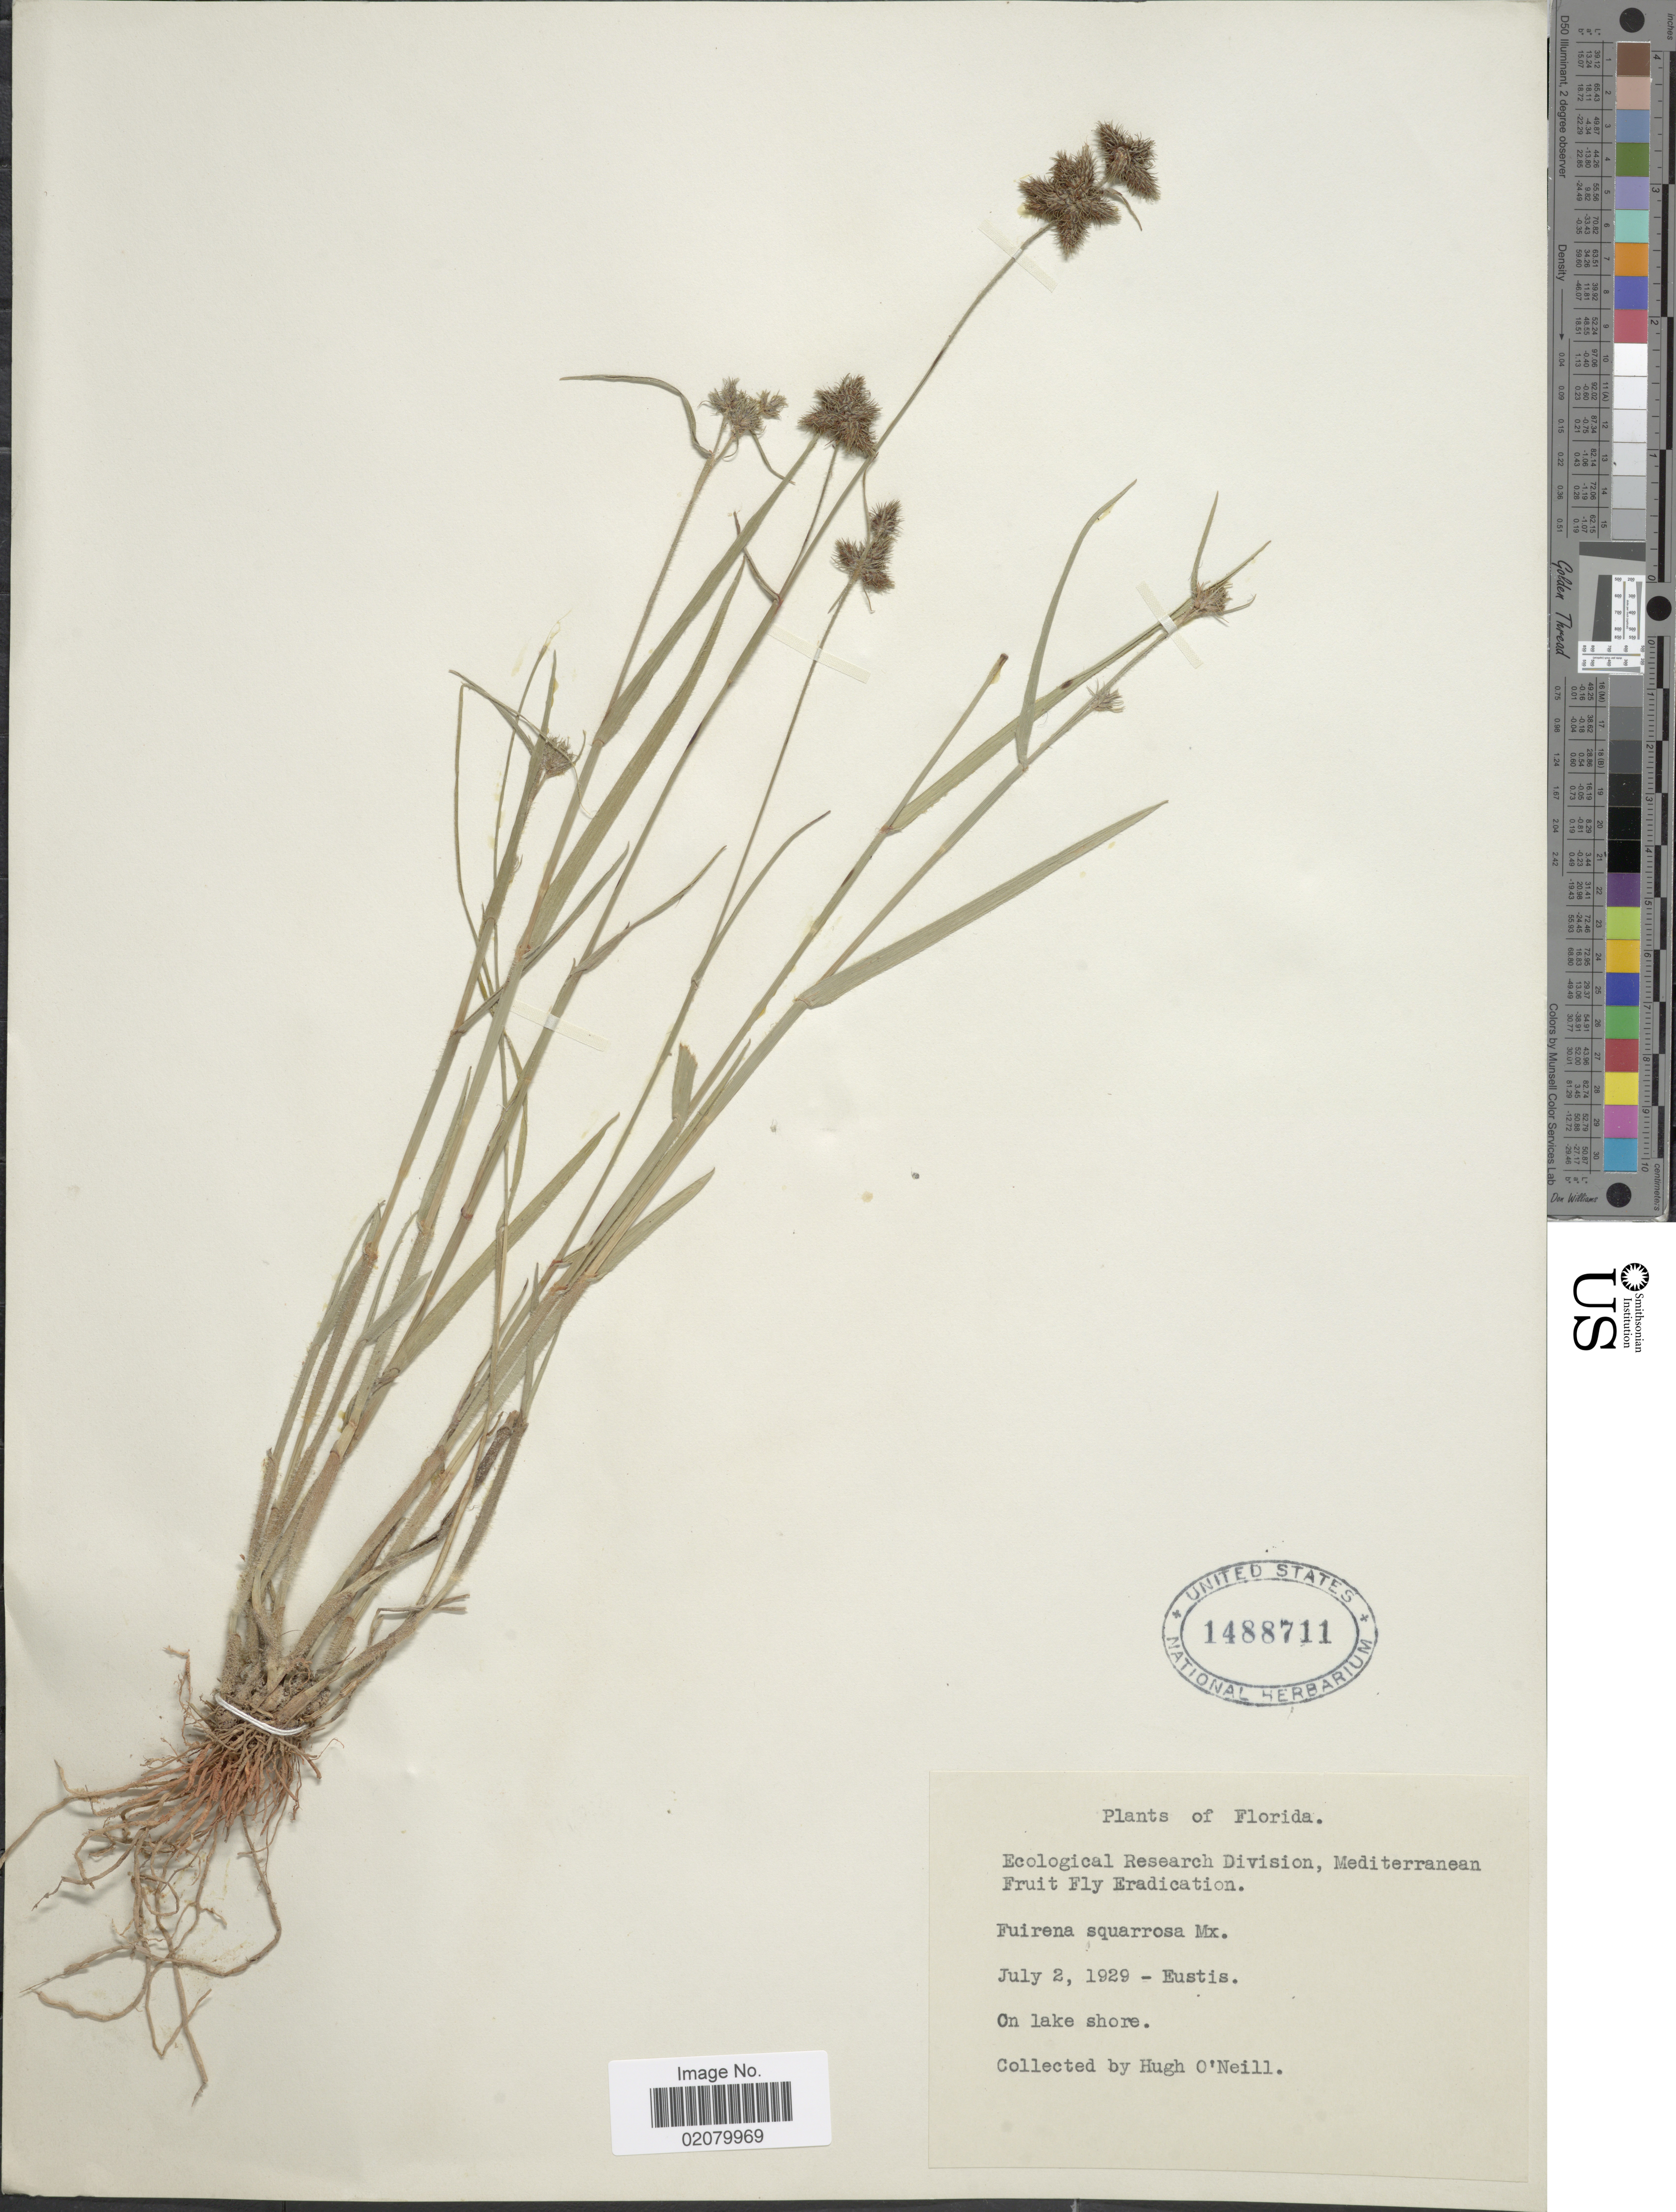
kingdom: Plantae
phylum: Tracheophyta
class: Liliopsida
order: Poales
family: Cyperaceae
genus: Fuirena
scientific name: Fuirena squarrosa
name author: Michx.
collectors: H. O'Neill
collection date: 1929-07-02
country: United States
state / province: Florida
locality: Eustis, on lake shore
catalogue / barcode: US 1488711